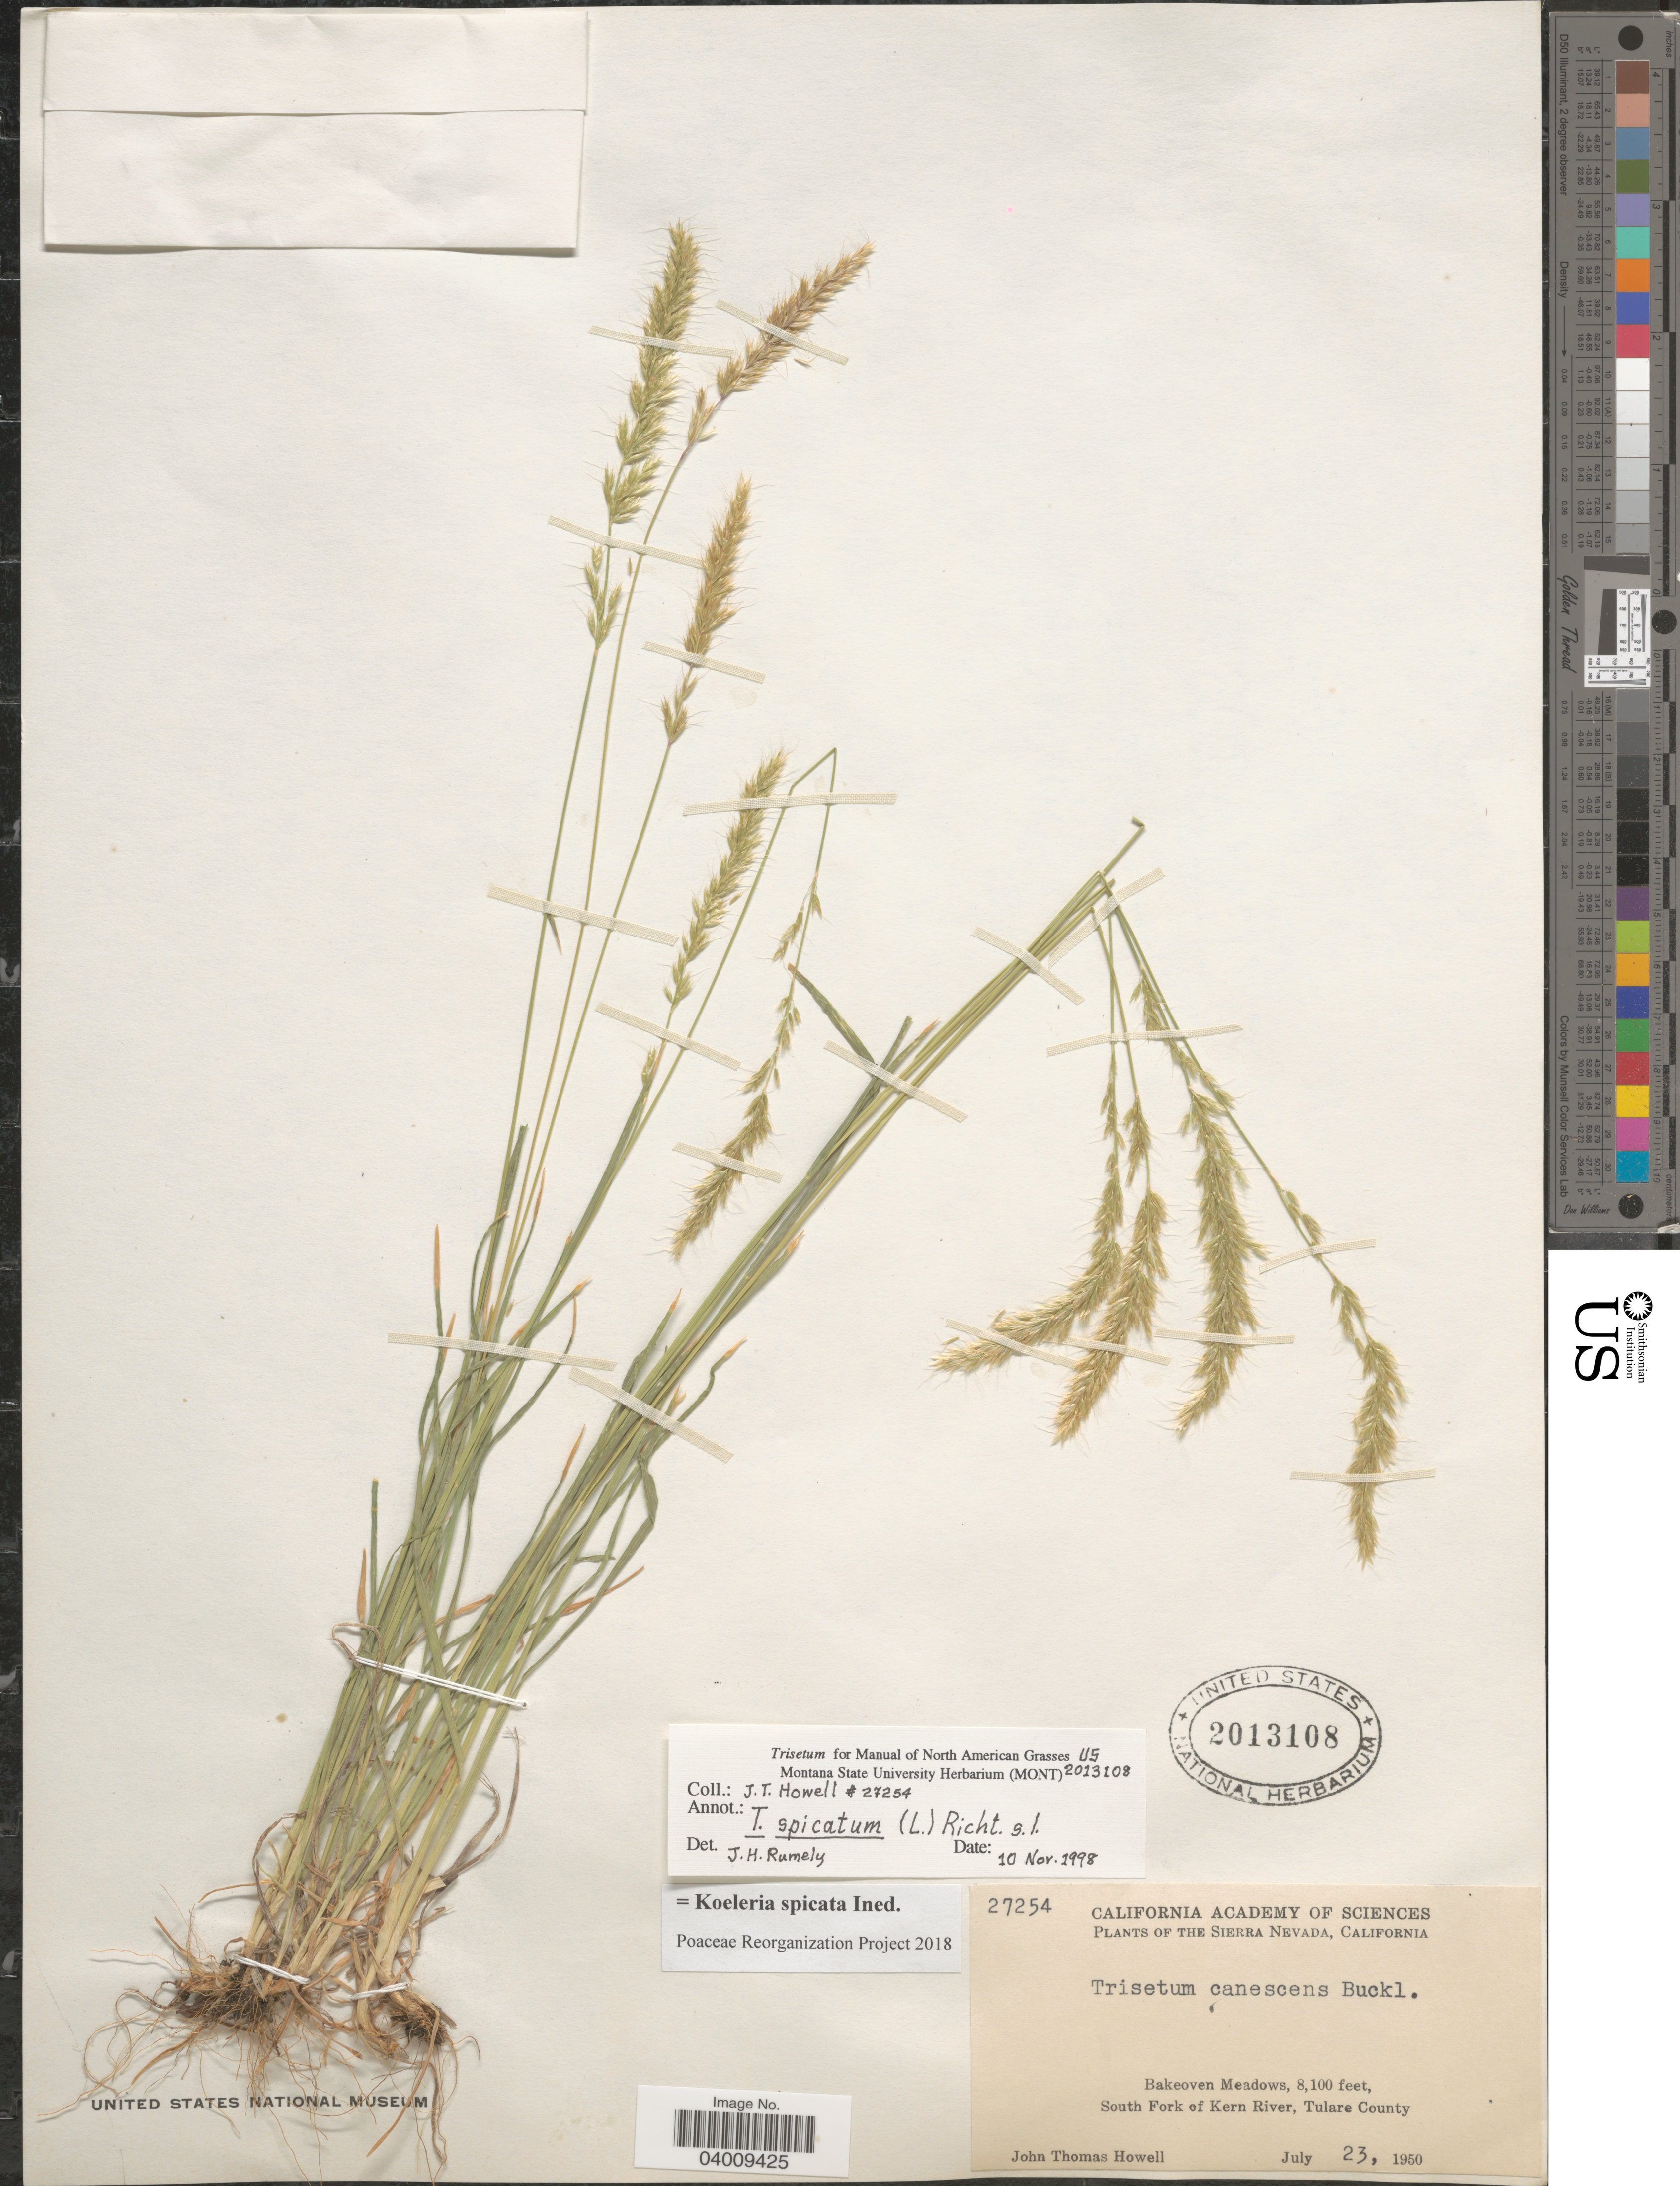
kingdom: Plantae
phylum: Tracheophyta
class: Liliopsida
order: Poales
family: Poaceae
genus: Koeleria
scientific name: Koeleria spicata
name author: (L.) Barberá et al.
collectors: J. T. Howell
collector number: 27254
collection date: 1950-07-23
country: United States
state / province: California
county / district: Tulare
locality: The Sierra Nevada. Bakeoven Meadows. South Fork of Kern River, Tulare County.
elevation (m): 2469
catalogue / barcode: US 2013108